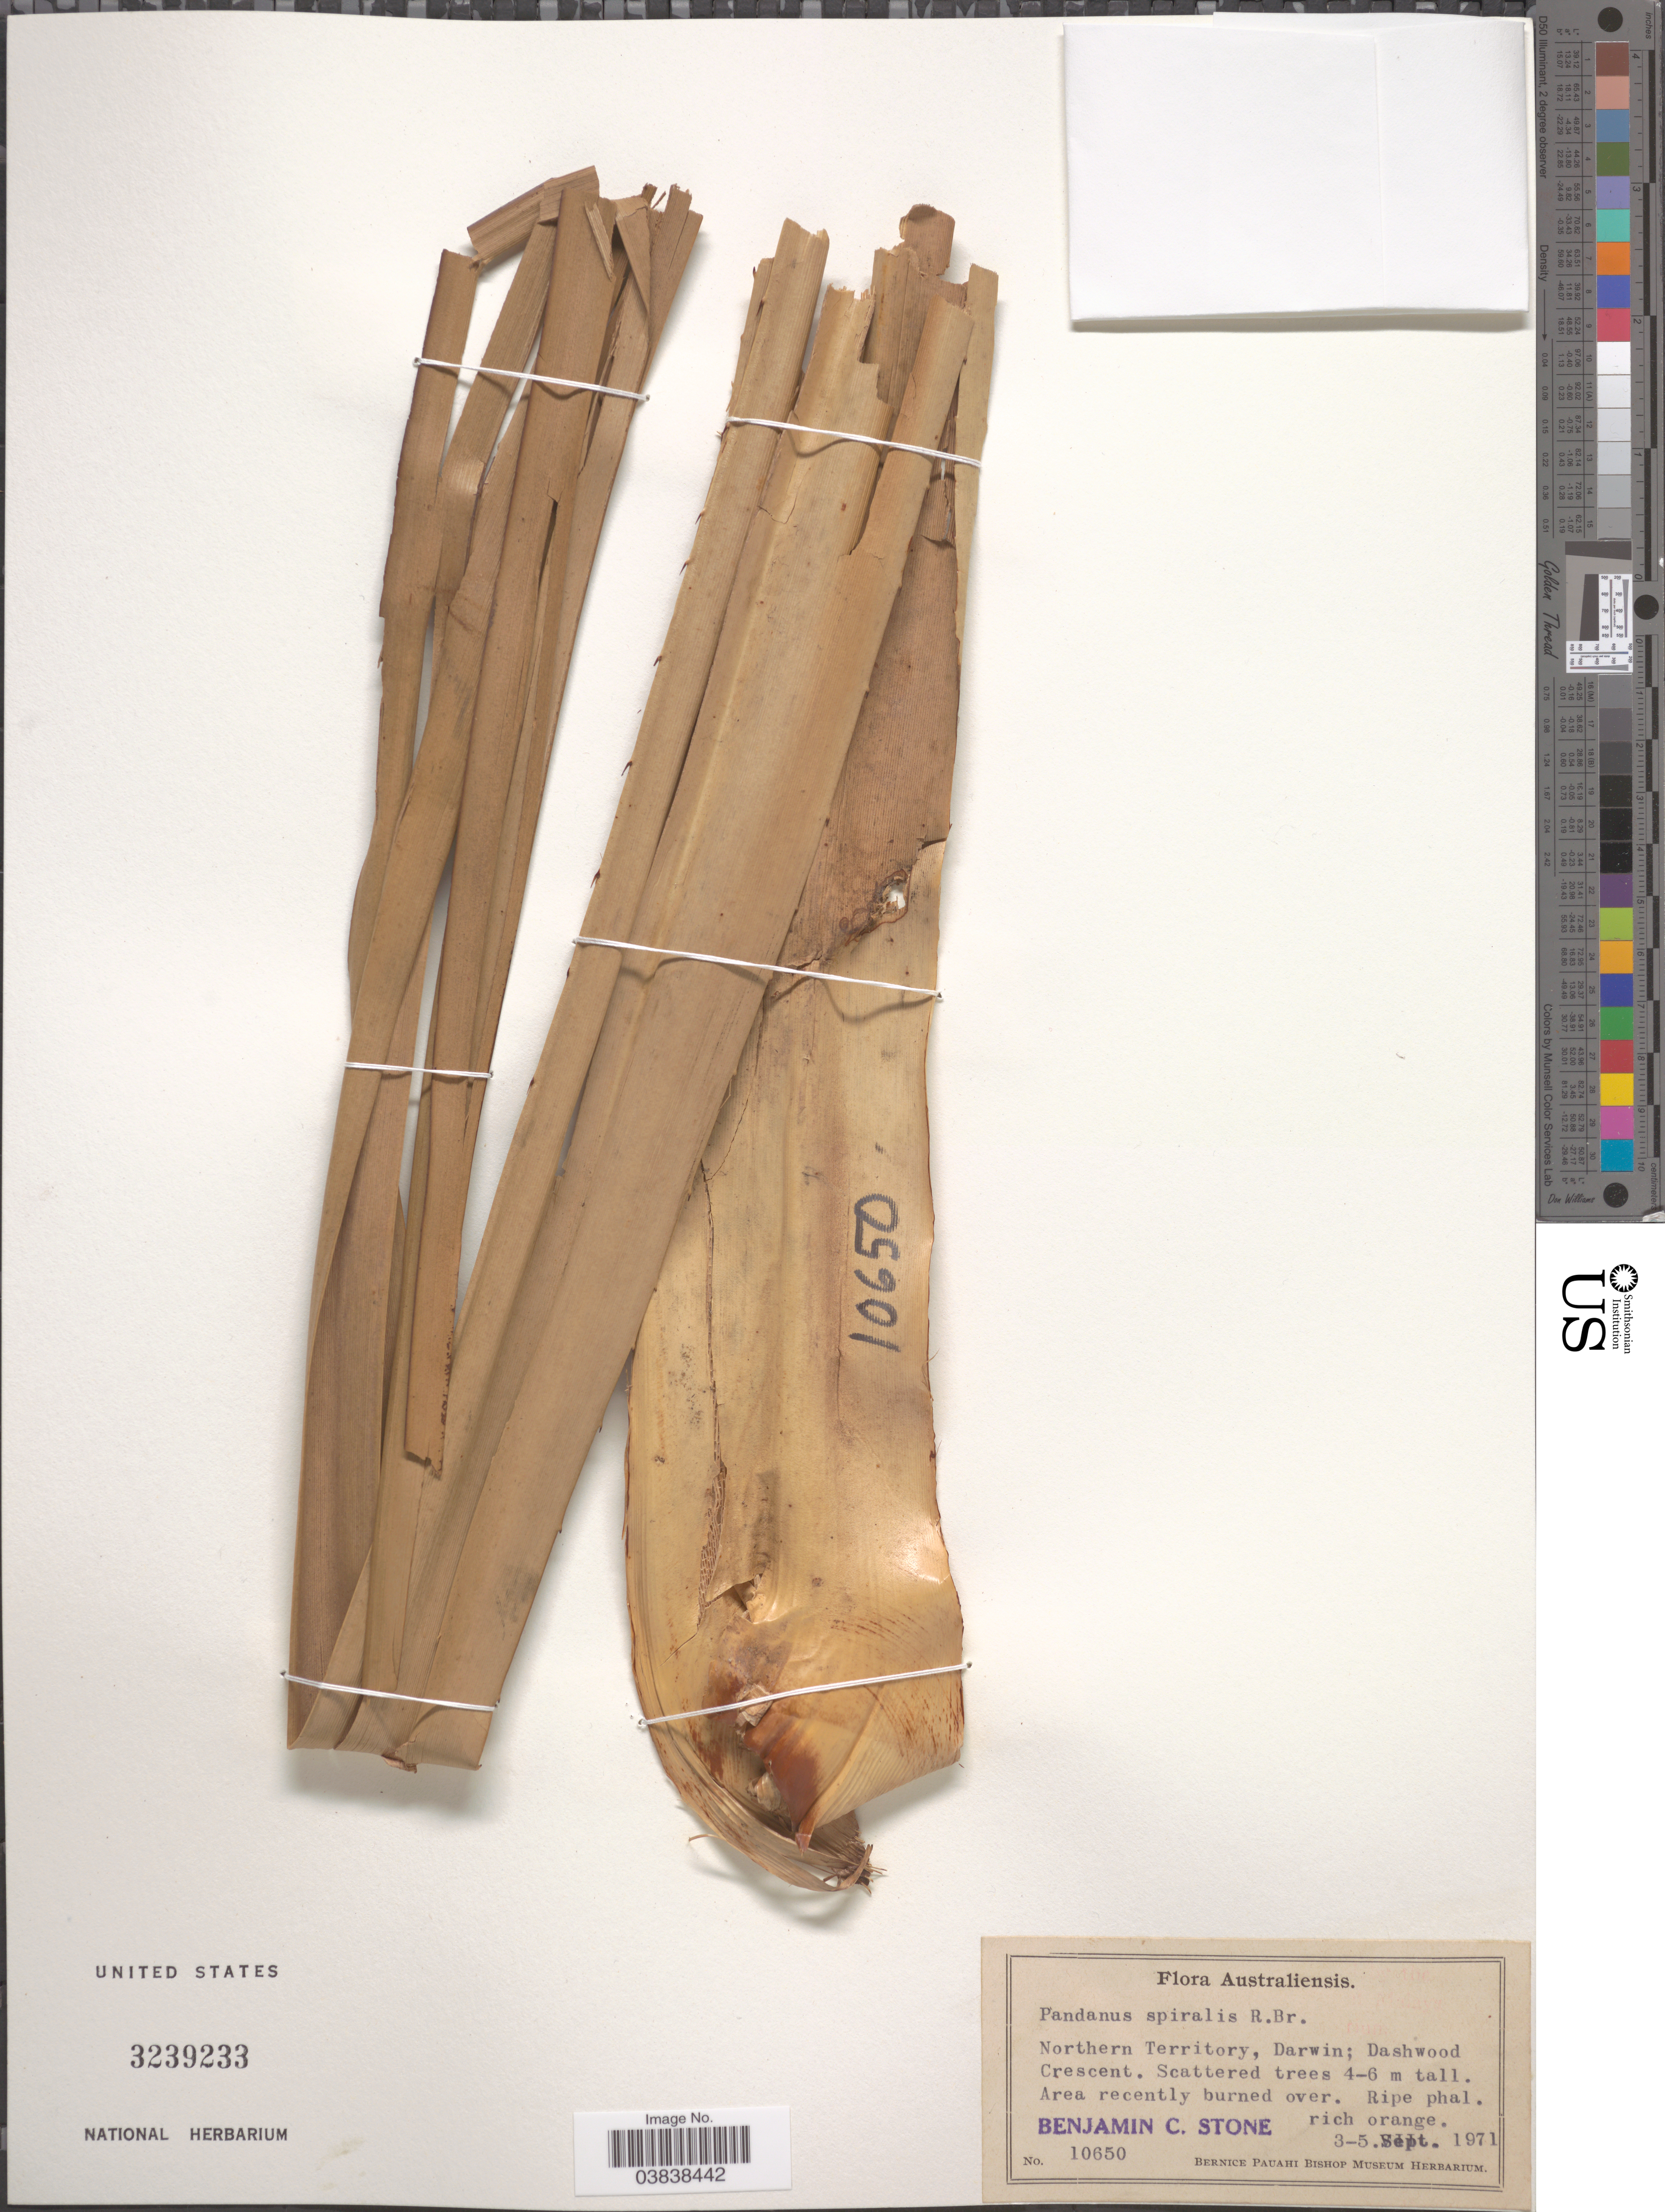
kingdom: Plantae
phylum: Tracheophyta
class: Liliopsida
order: Pandanales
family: Pandanaceae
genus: Pandanus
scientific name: Pandanus spiralis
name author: R. Br.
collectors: B. C. Stone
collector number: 10650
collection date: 1971-09-03/1971-09-05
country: Australia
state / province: Northern Territory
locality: Darwin; Dashwood Crescent.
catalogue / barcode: US 3239233